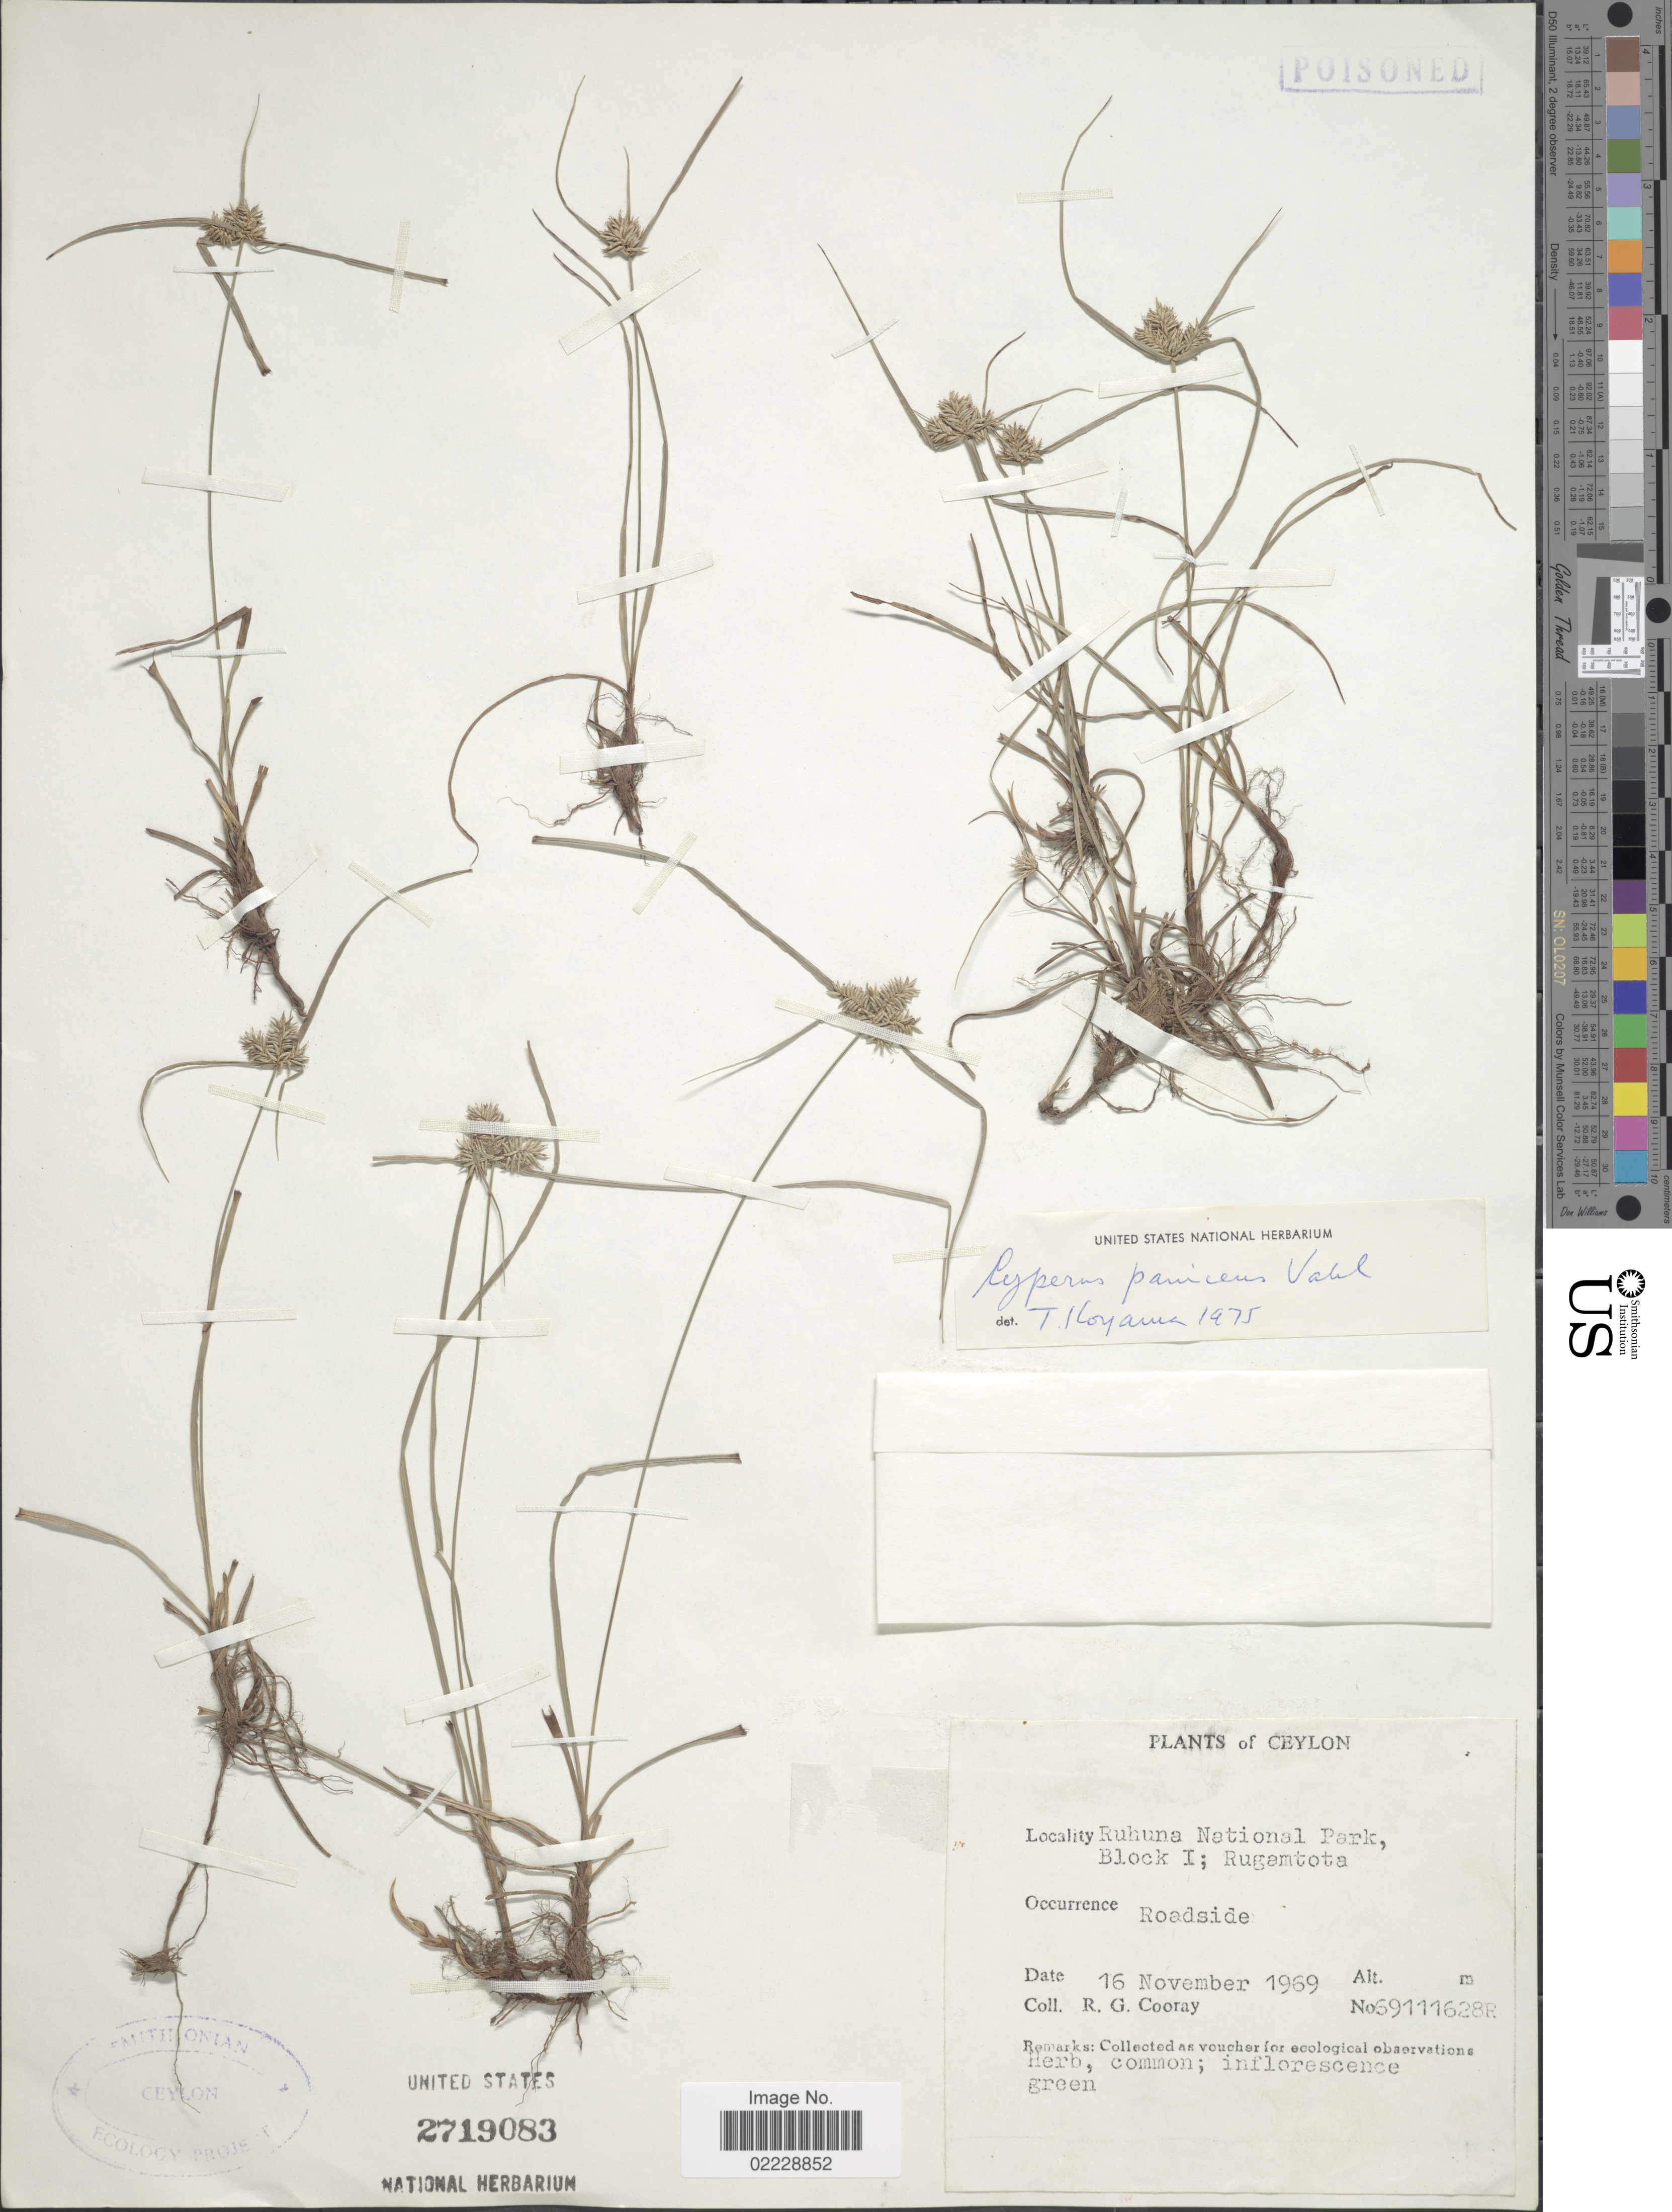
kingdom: Plantae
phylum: Tracheophyta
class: Liliopsida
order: Poales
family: Cyperaceae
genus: Cyperus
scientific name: Cyperus paniceus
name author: (Rottb.) Boeckeler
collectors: R. Cooray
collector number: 69111628R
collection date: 1969-11-16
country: Sri Lanka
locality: Ceylon, Ruhuna National Park, Block I; Rugamtota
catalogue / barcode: US 2719083